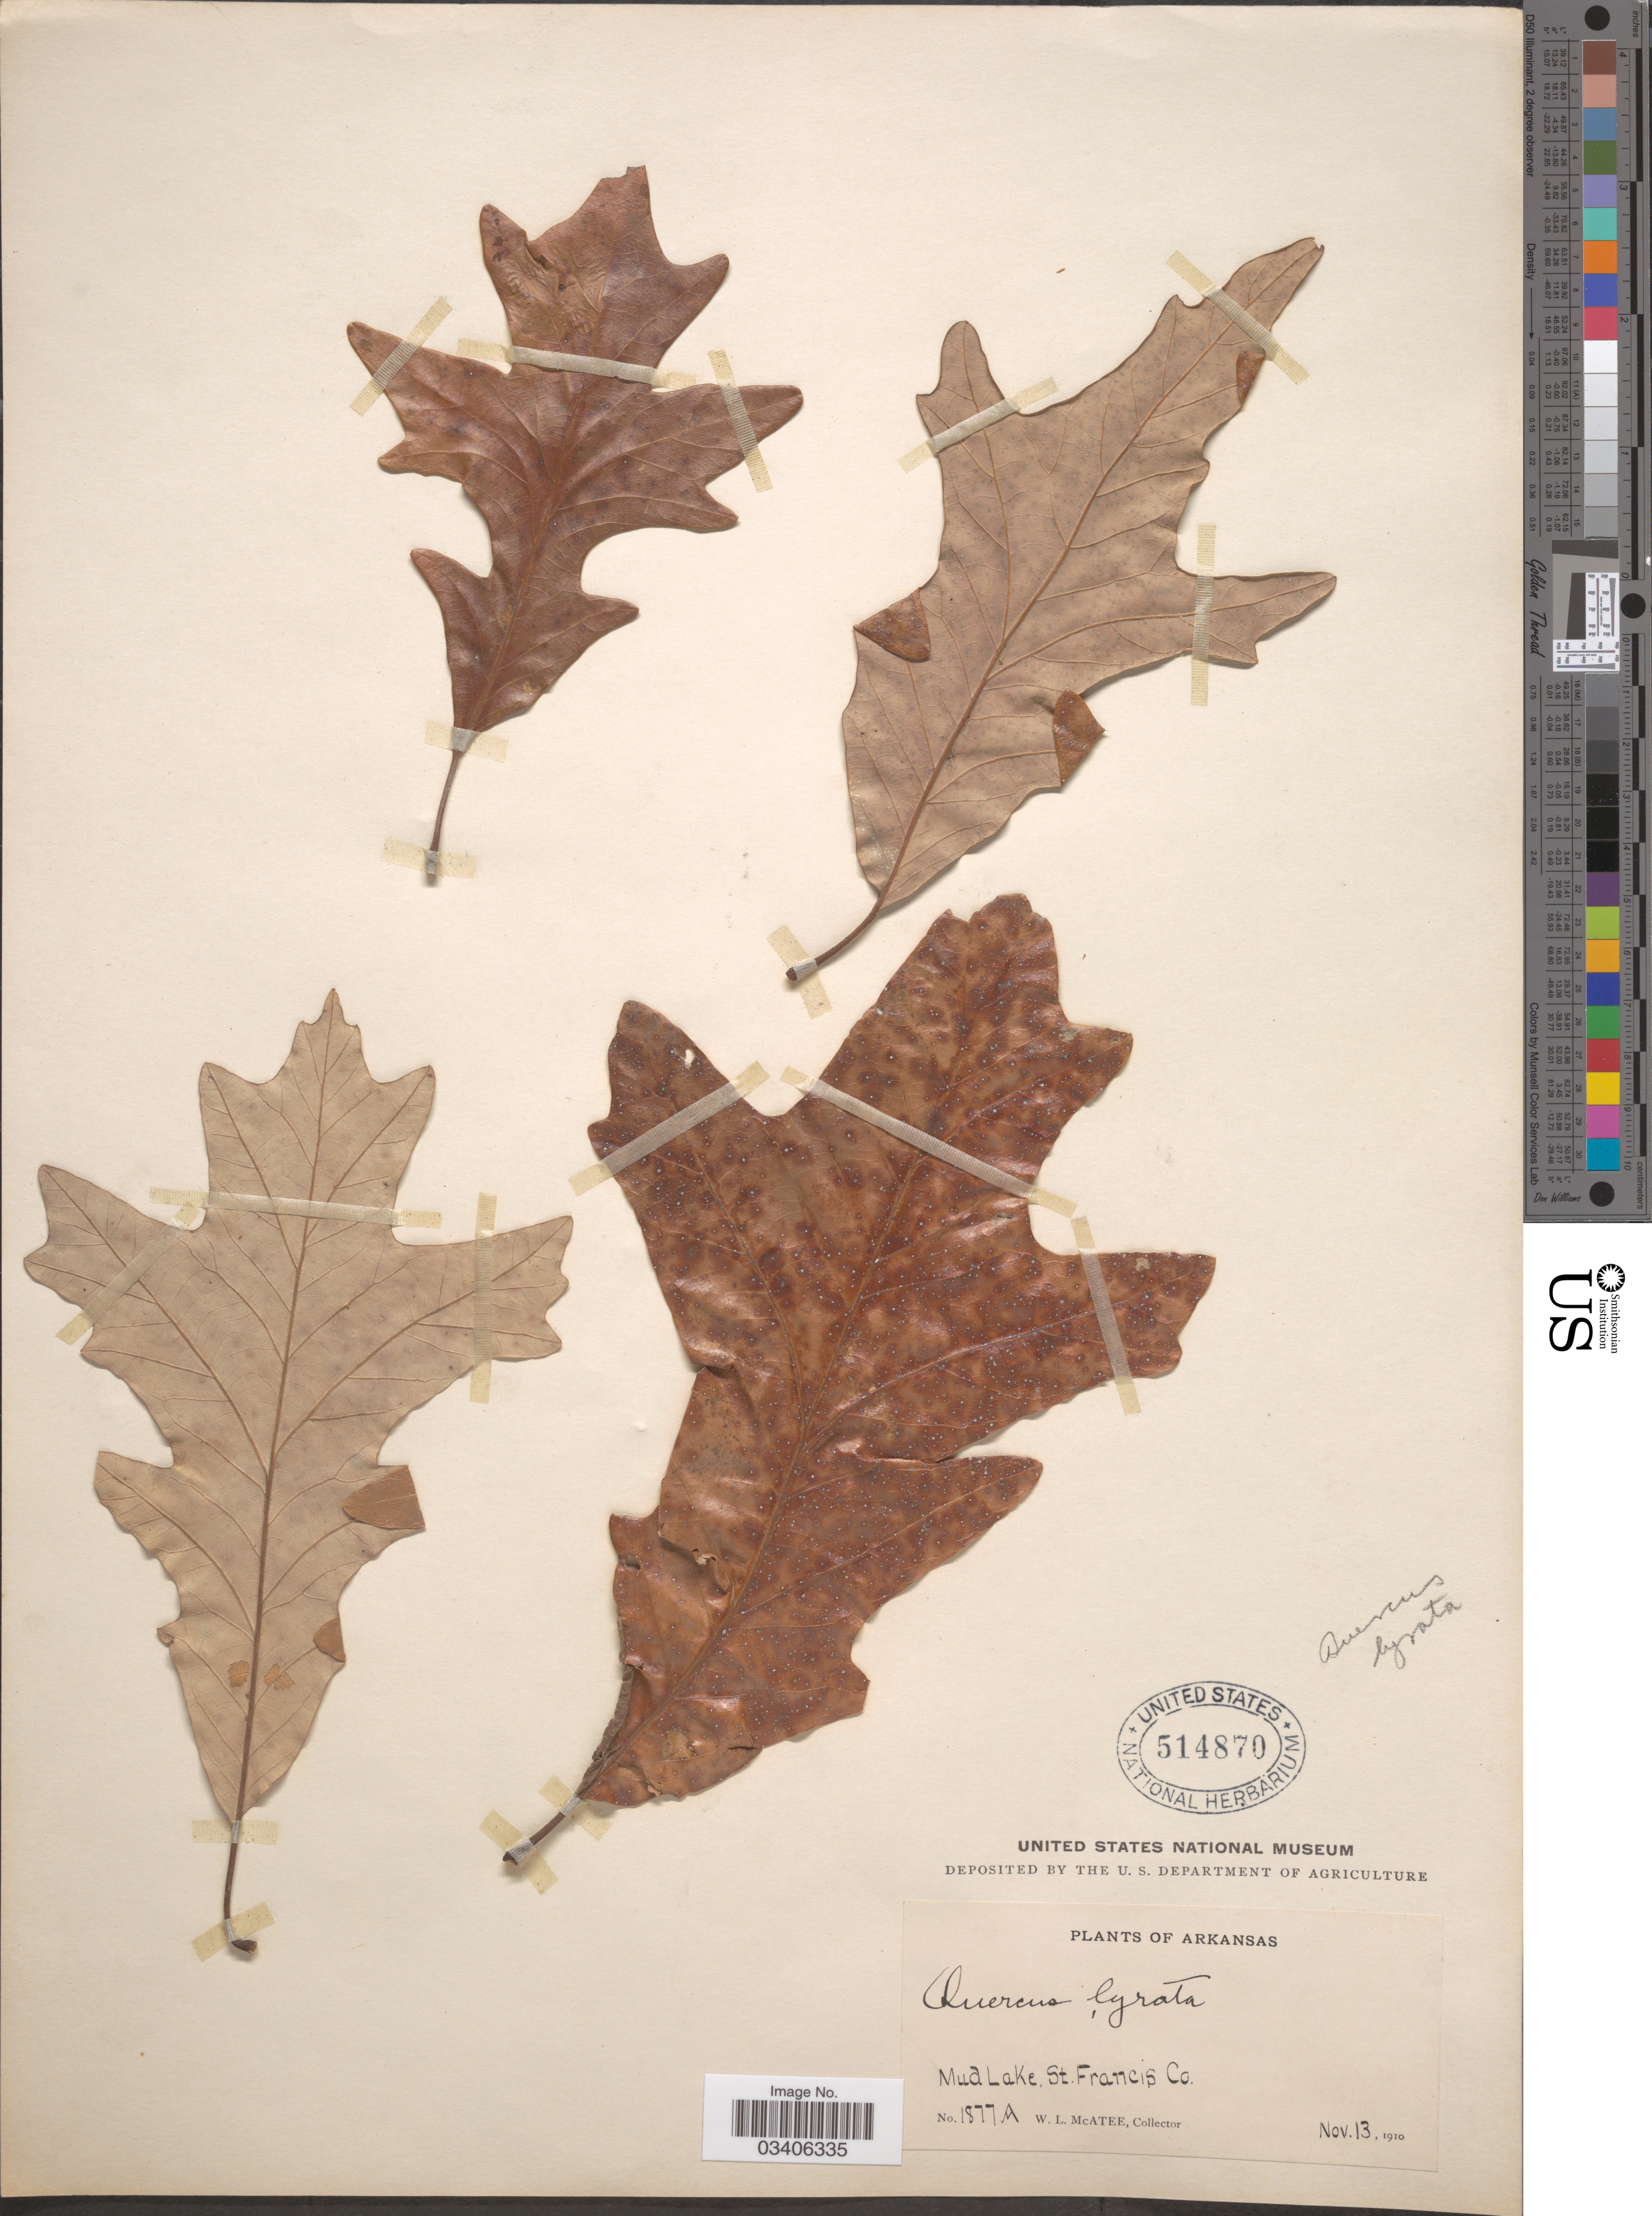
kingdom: Plantae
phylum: Tracheophyta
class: Magnoliopsida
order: Fagales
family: Fagaceae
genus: Quercus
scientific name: Quercus lyrata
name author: Walter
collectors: W. McAtee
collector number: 1877A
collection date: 1910-11-13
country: United States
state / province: Arkansas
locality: Mua Lake, St. Francis Co.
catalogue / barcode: US 514870